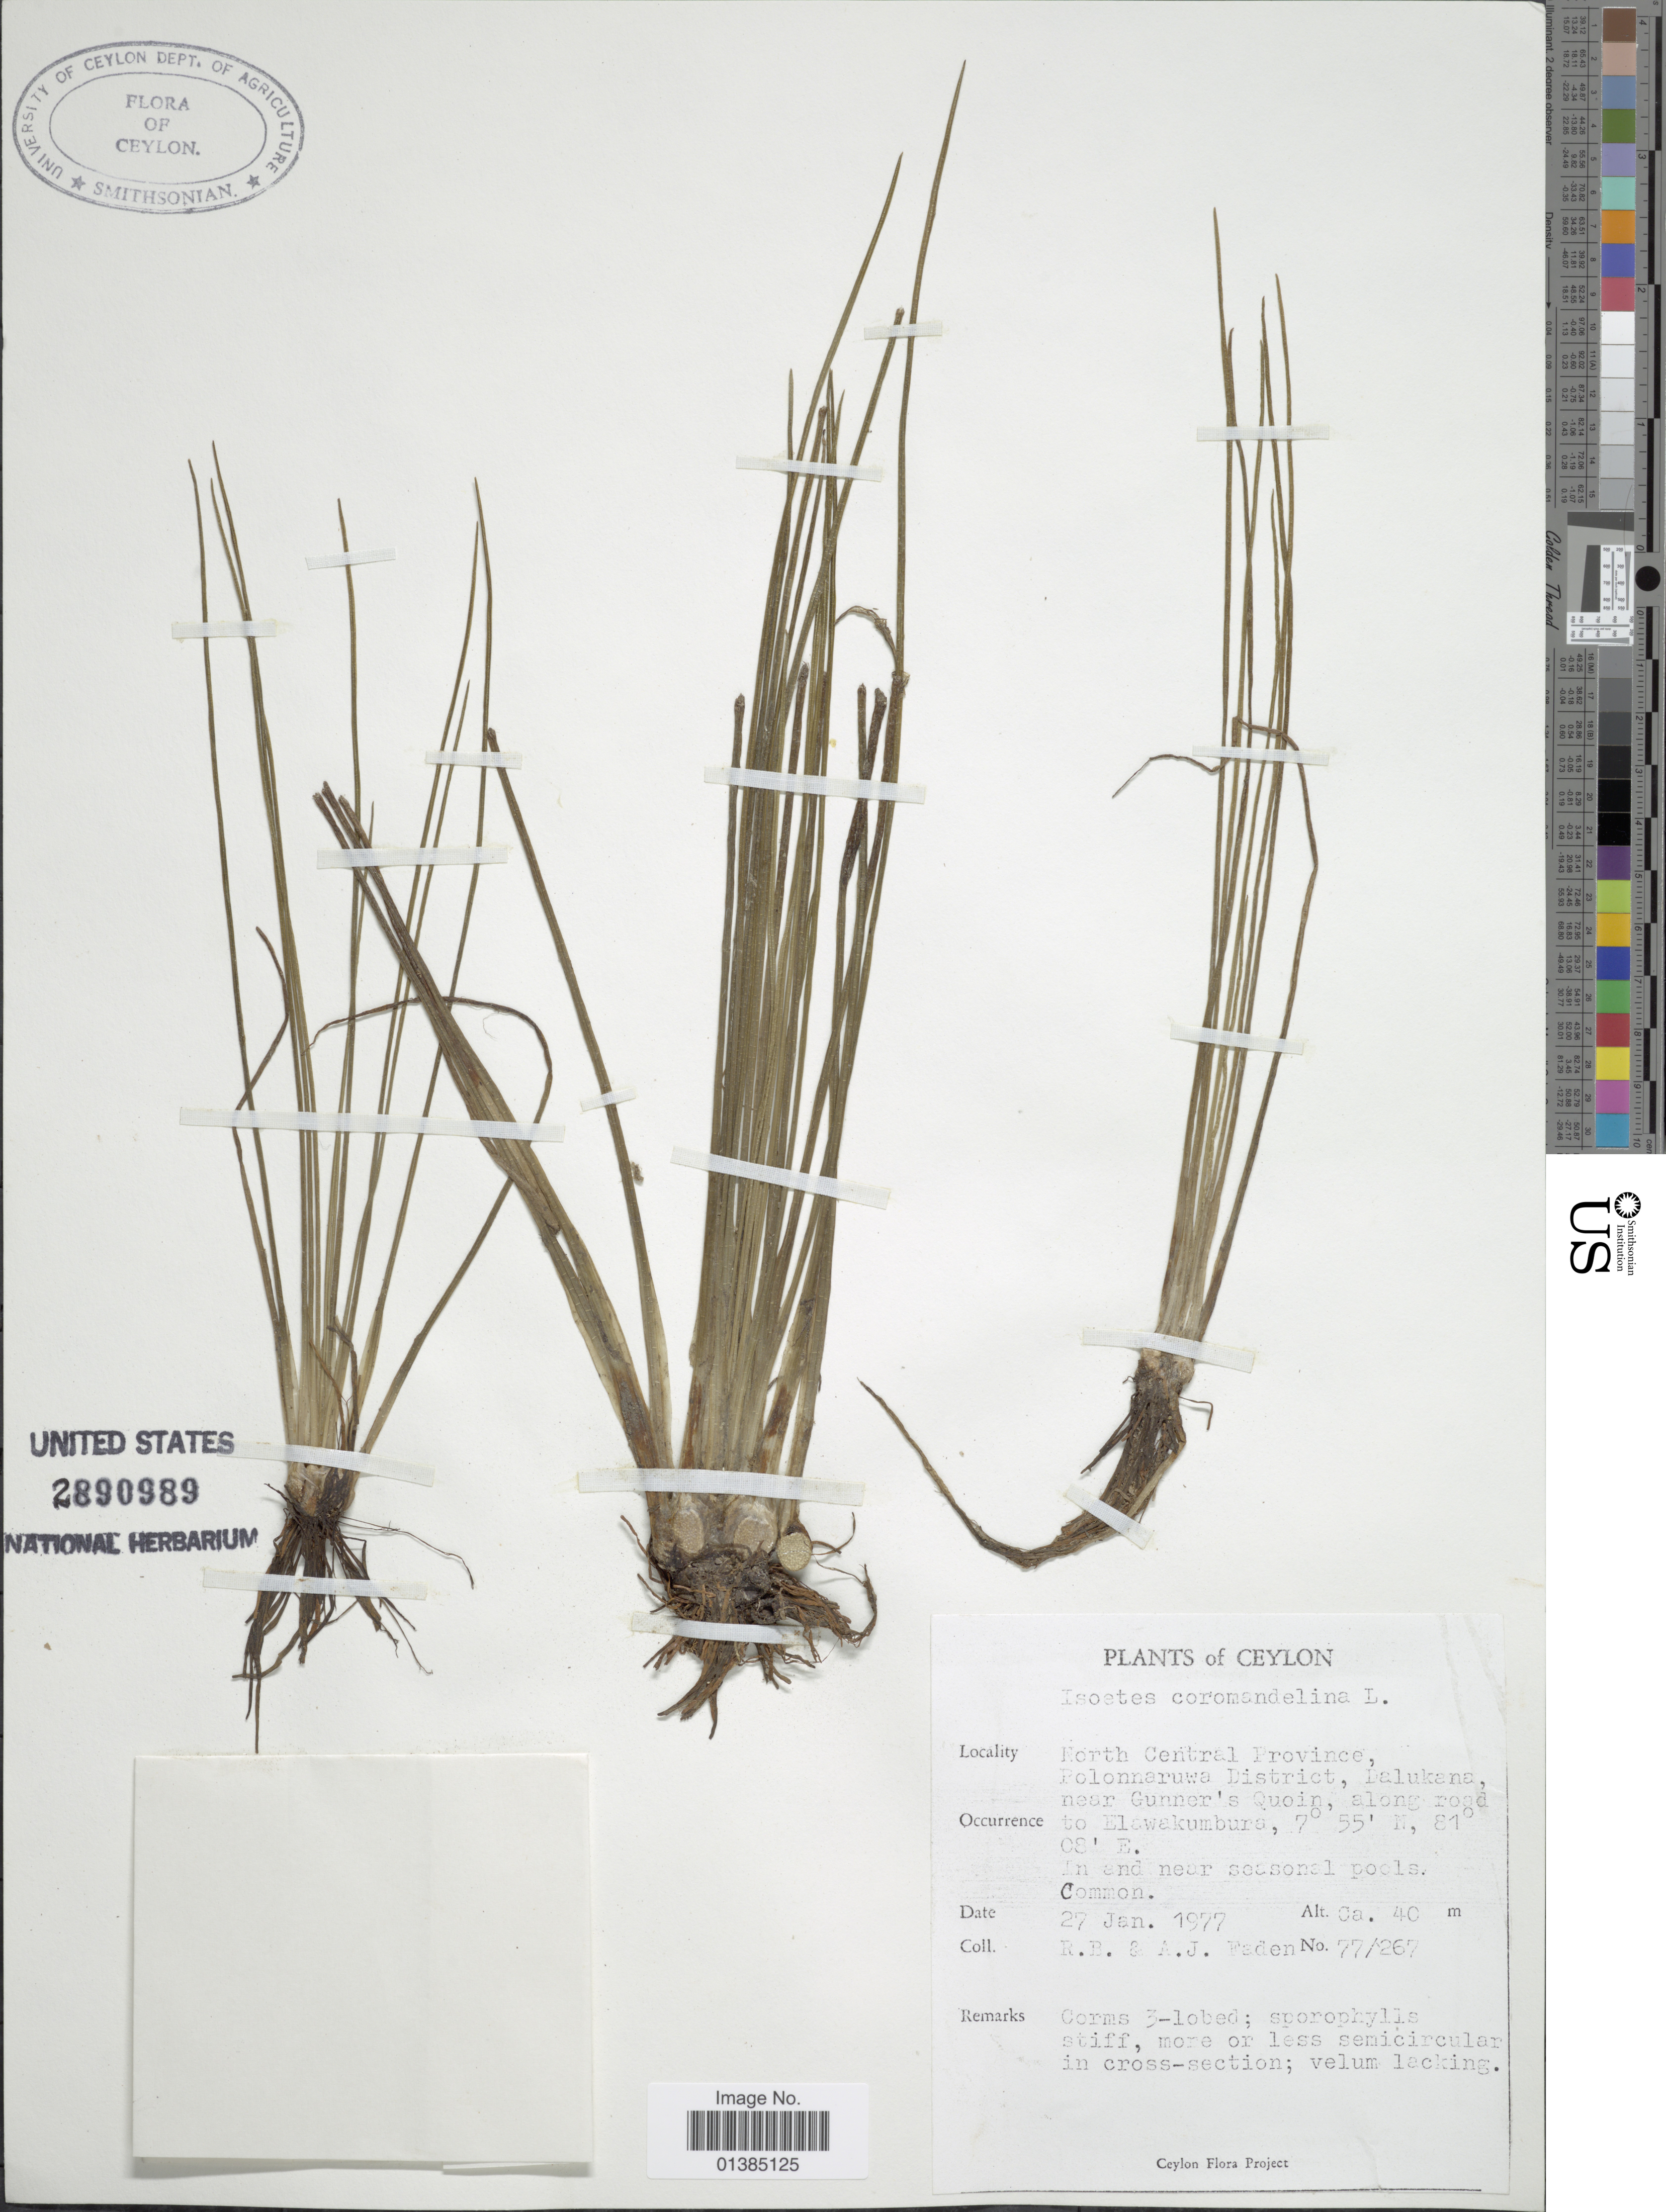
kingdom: Plantae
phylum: Tracheophyta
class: Lycopodiopsida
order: Isoetales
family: Isoetaceae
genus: Isoetes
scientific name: Isoetes coromandelina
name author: L. f.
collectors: R. B. Faden & A. J. Faden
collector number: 77/267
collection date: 1977-01-27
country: Sri Lanka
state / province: North Central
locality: Polonnaruwa District, Dalukana near Gunner's Quoin, along road to Elawakumbura.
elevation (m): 40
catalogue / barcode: US 2890989